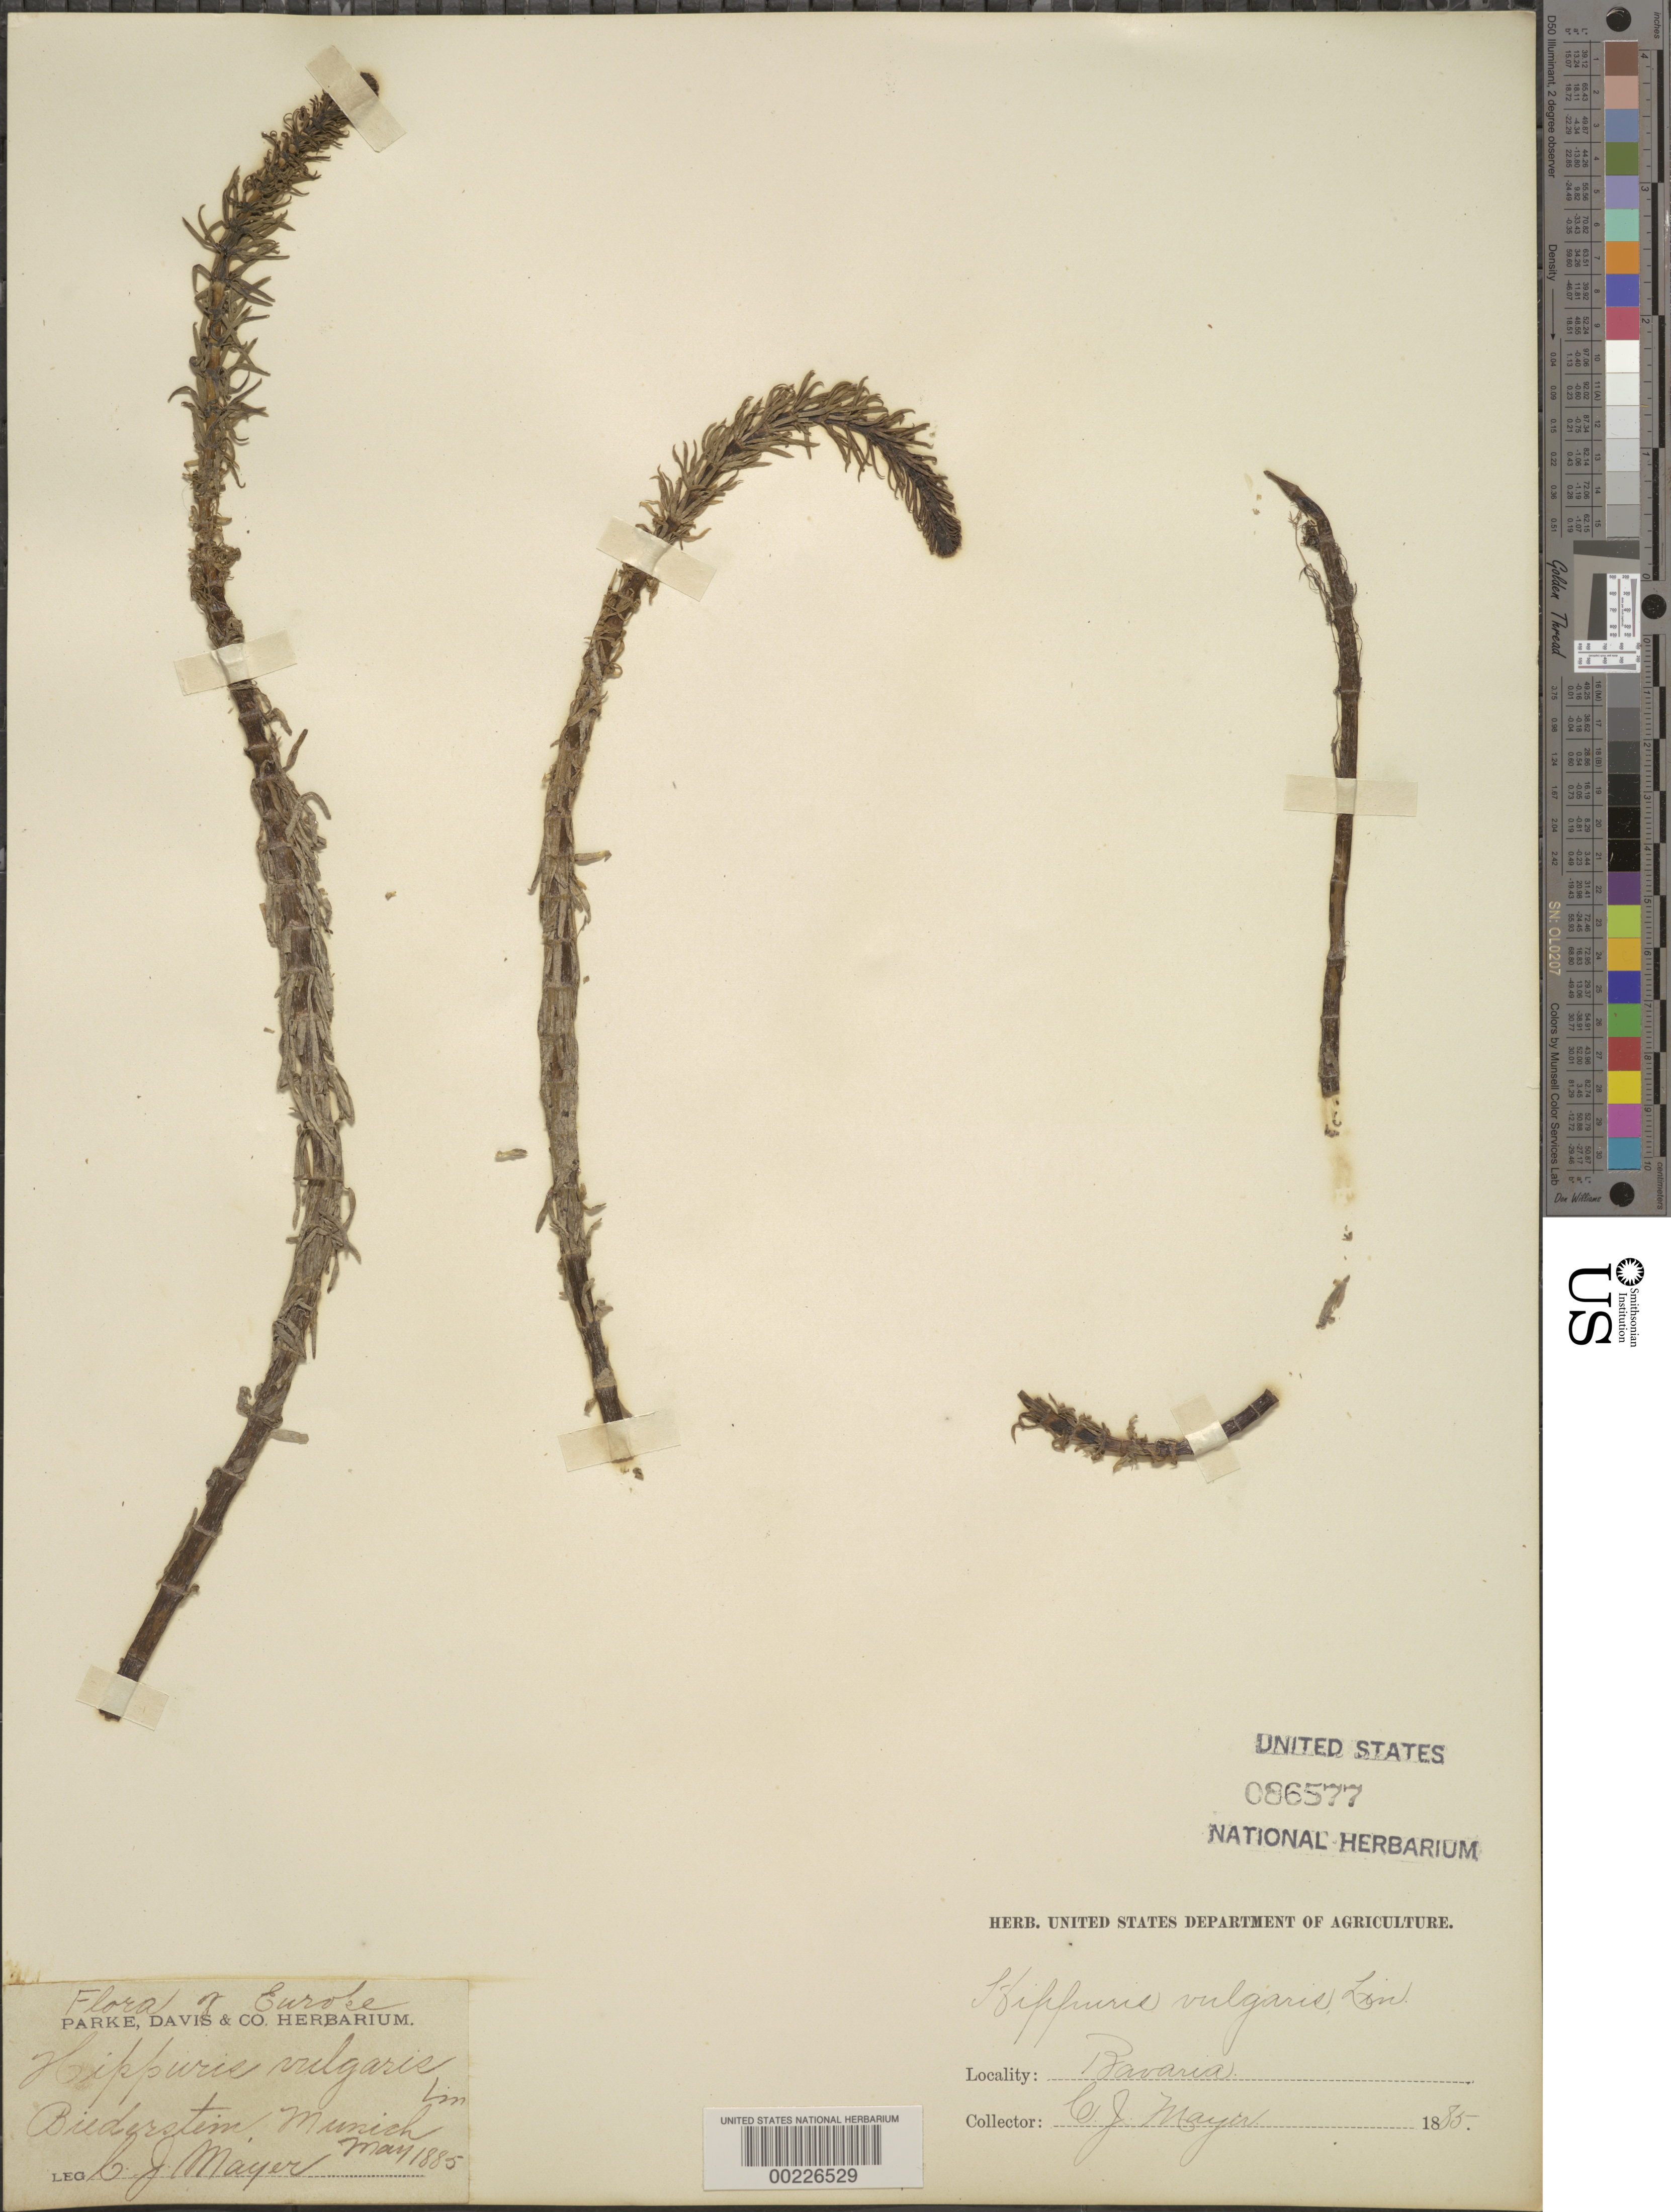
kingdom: Plantae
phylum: Tracheophyta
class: Magnoliopsida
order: Lamiales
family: Plantaginaceae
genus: Hippuris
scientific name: Hippuris vulgaris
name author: L.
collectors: C. Mayer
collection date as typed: May 1885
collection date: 1885-05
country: Germany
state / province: Bayern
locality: Biederstein, munich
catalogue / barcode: US 86577